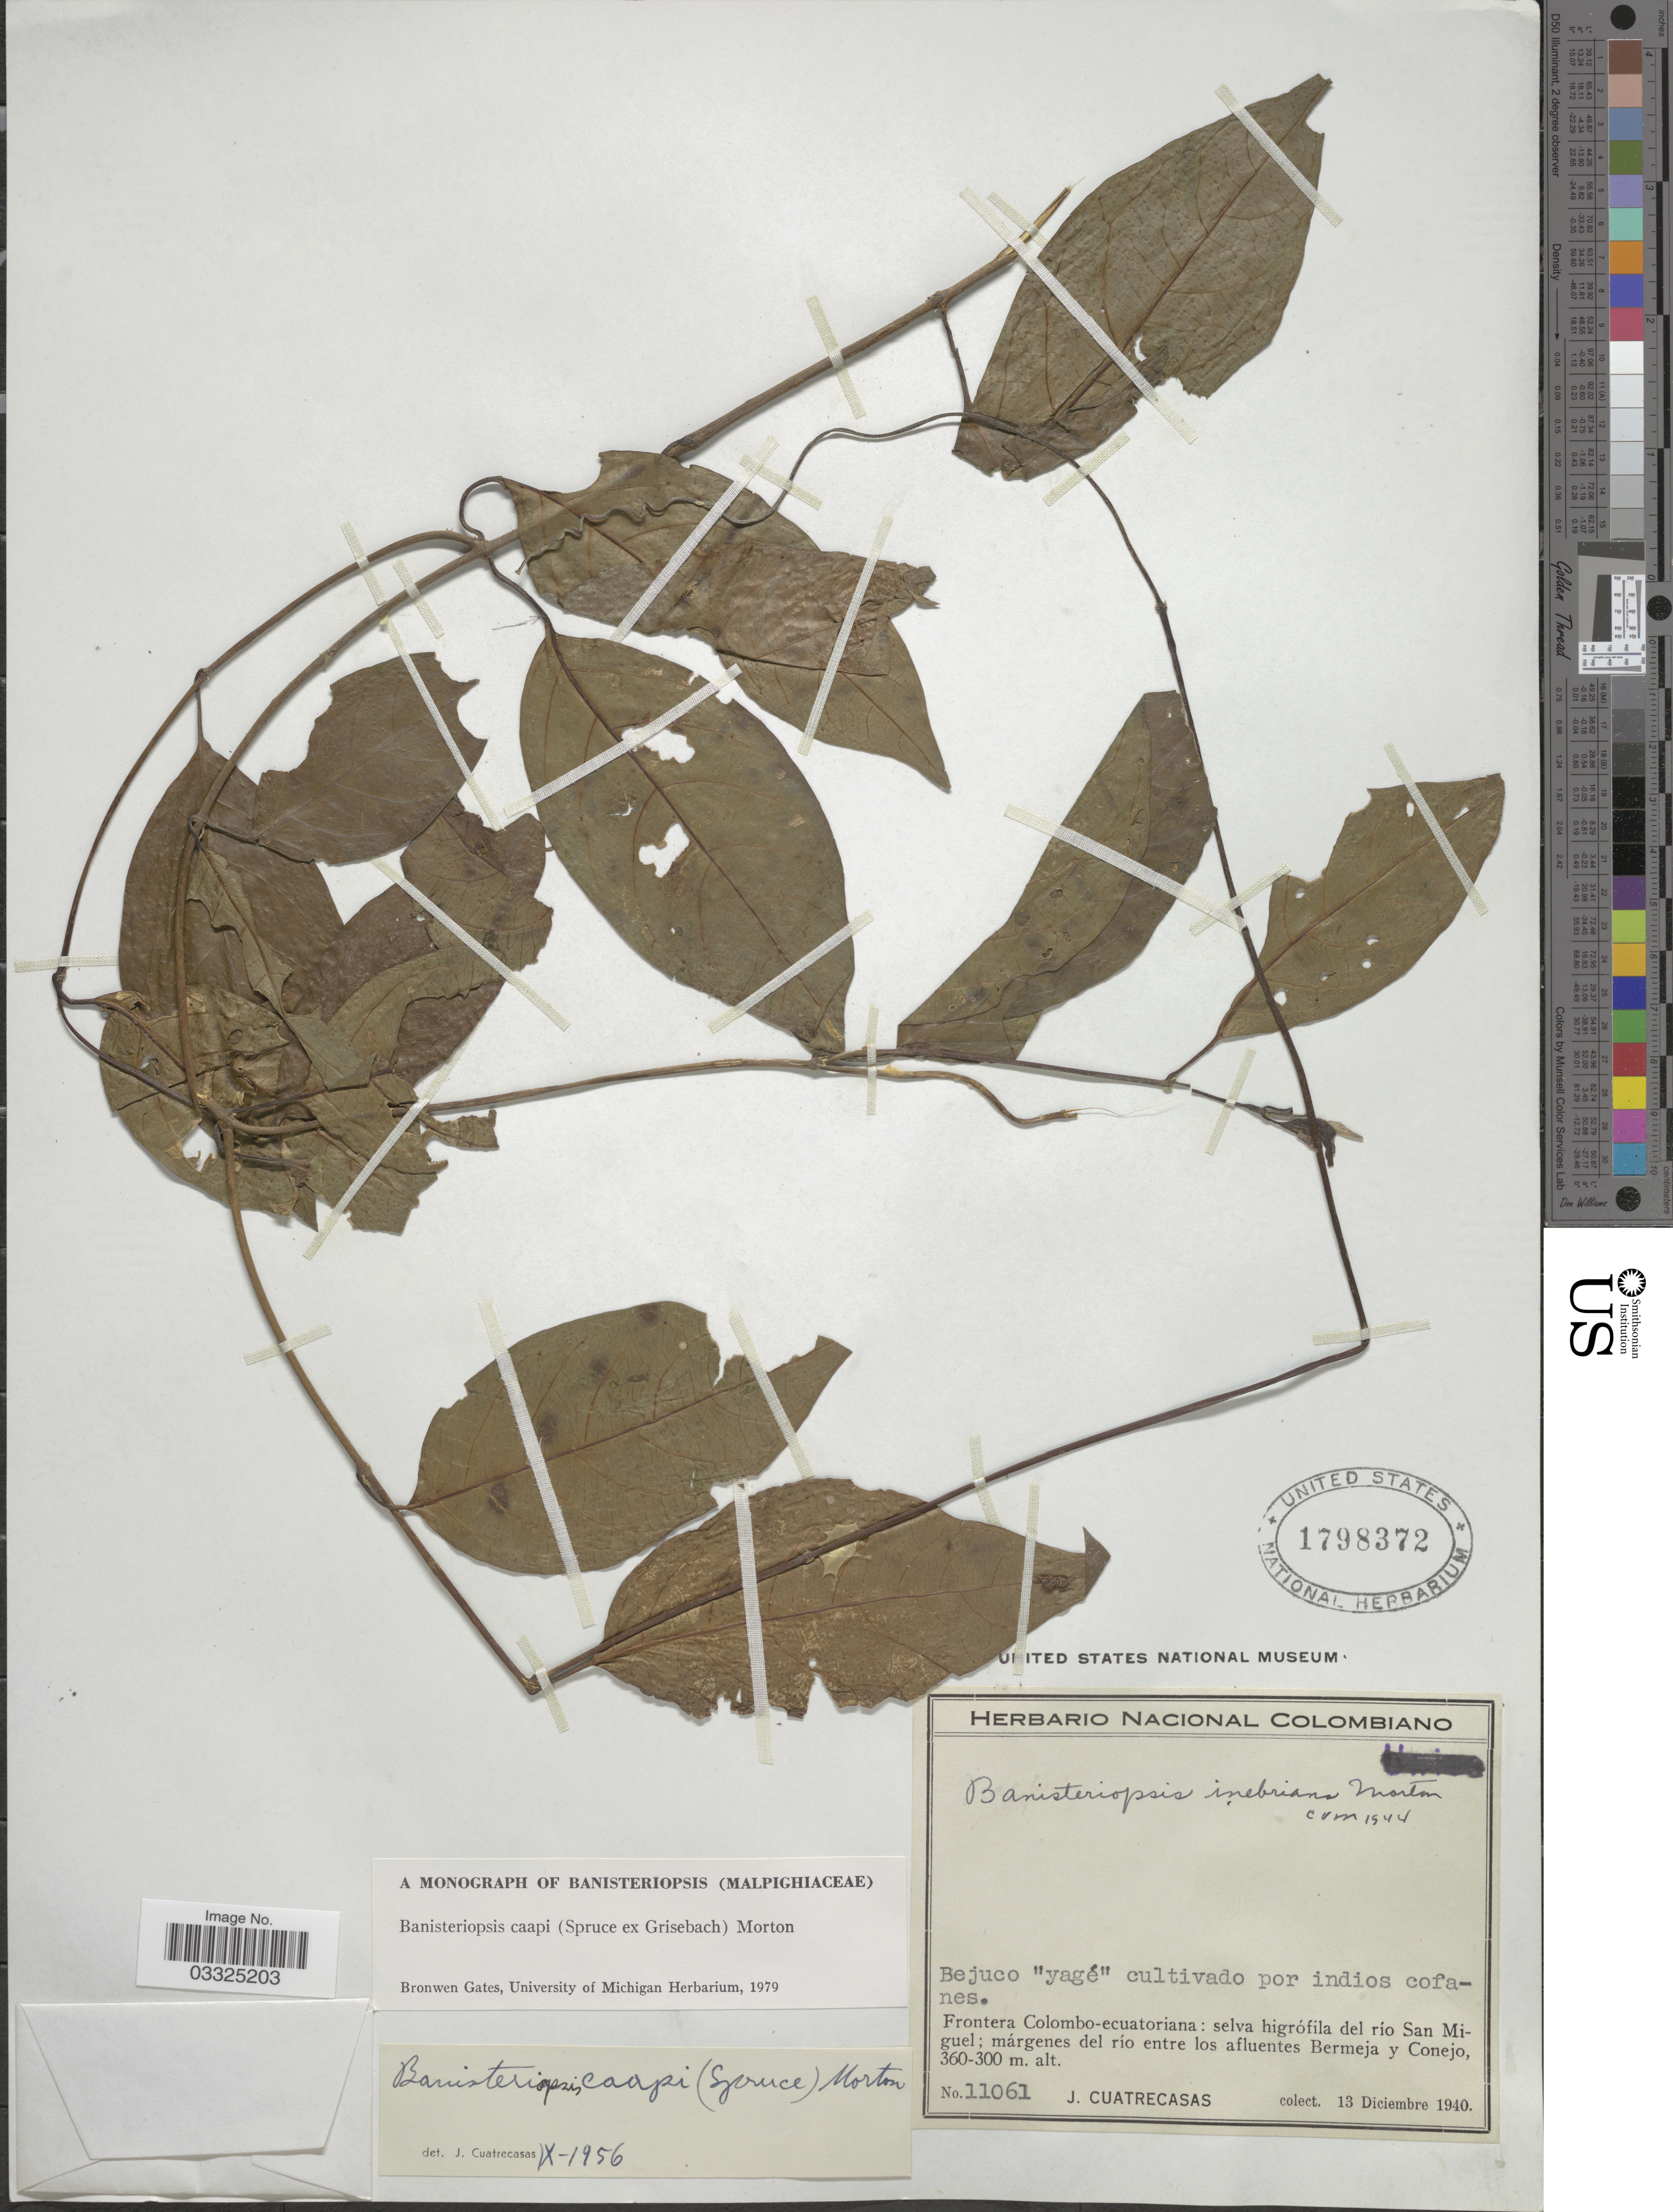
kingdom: Plantae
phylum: Tracheophyta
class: Magnoliopsida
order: Malpighiales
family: Malpighiaceae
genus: Banisteriopsis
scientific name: Banisteriopsis caapi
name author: (Spruce ex Griseb.) C.V. Morton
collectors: J. Cuatrecasas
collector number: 11061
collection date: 1940-12-13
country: Colombia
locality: Frontera Colombo-ecuatoriana: selva higrófila del río San Miguel; márgenes del río entre los afluentes Bermeja y Conejo.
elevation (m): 300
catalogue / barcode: US 1798372